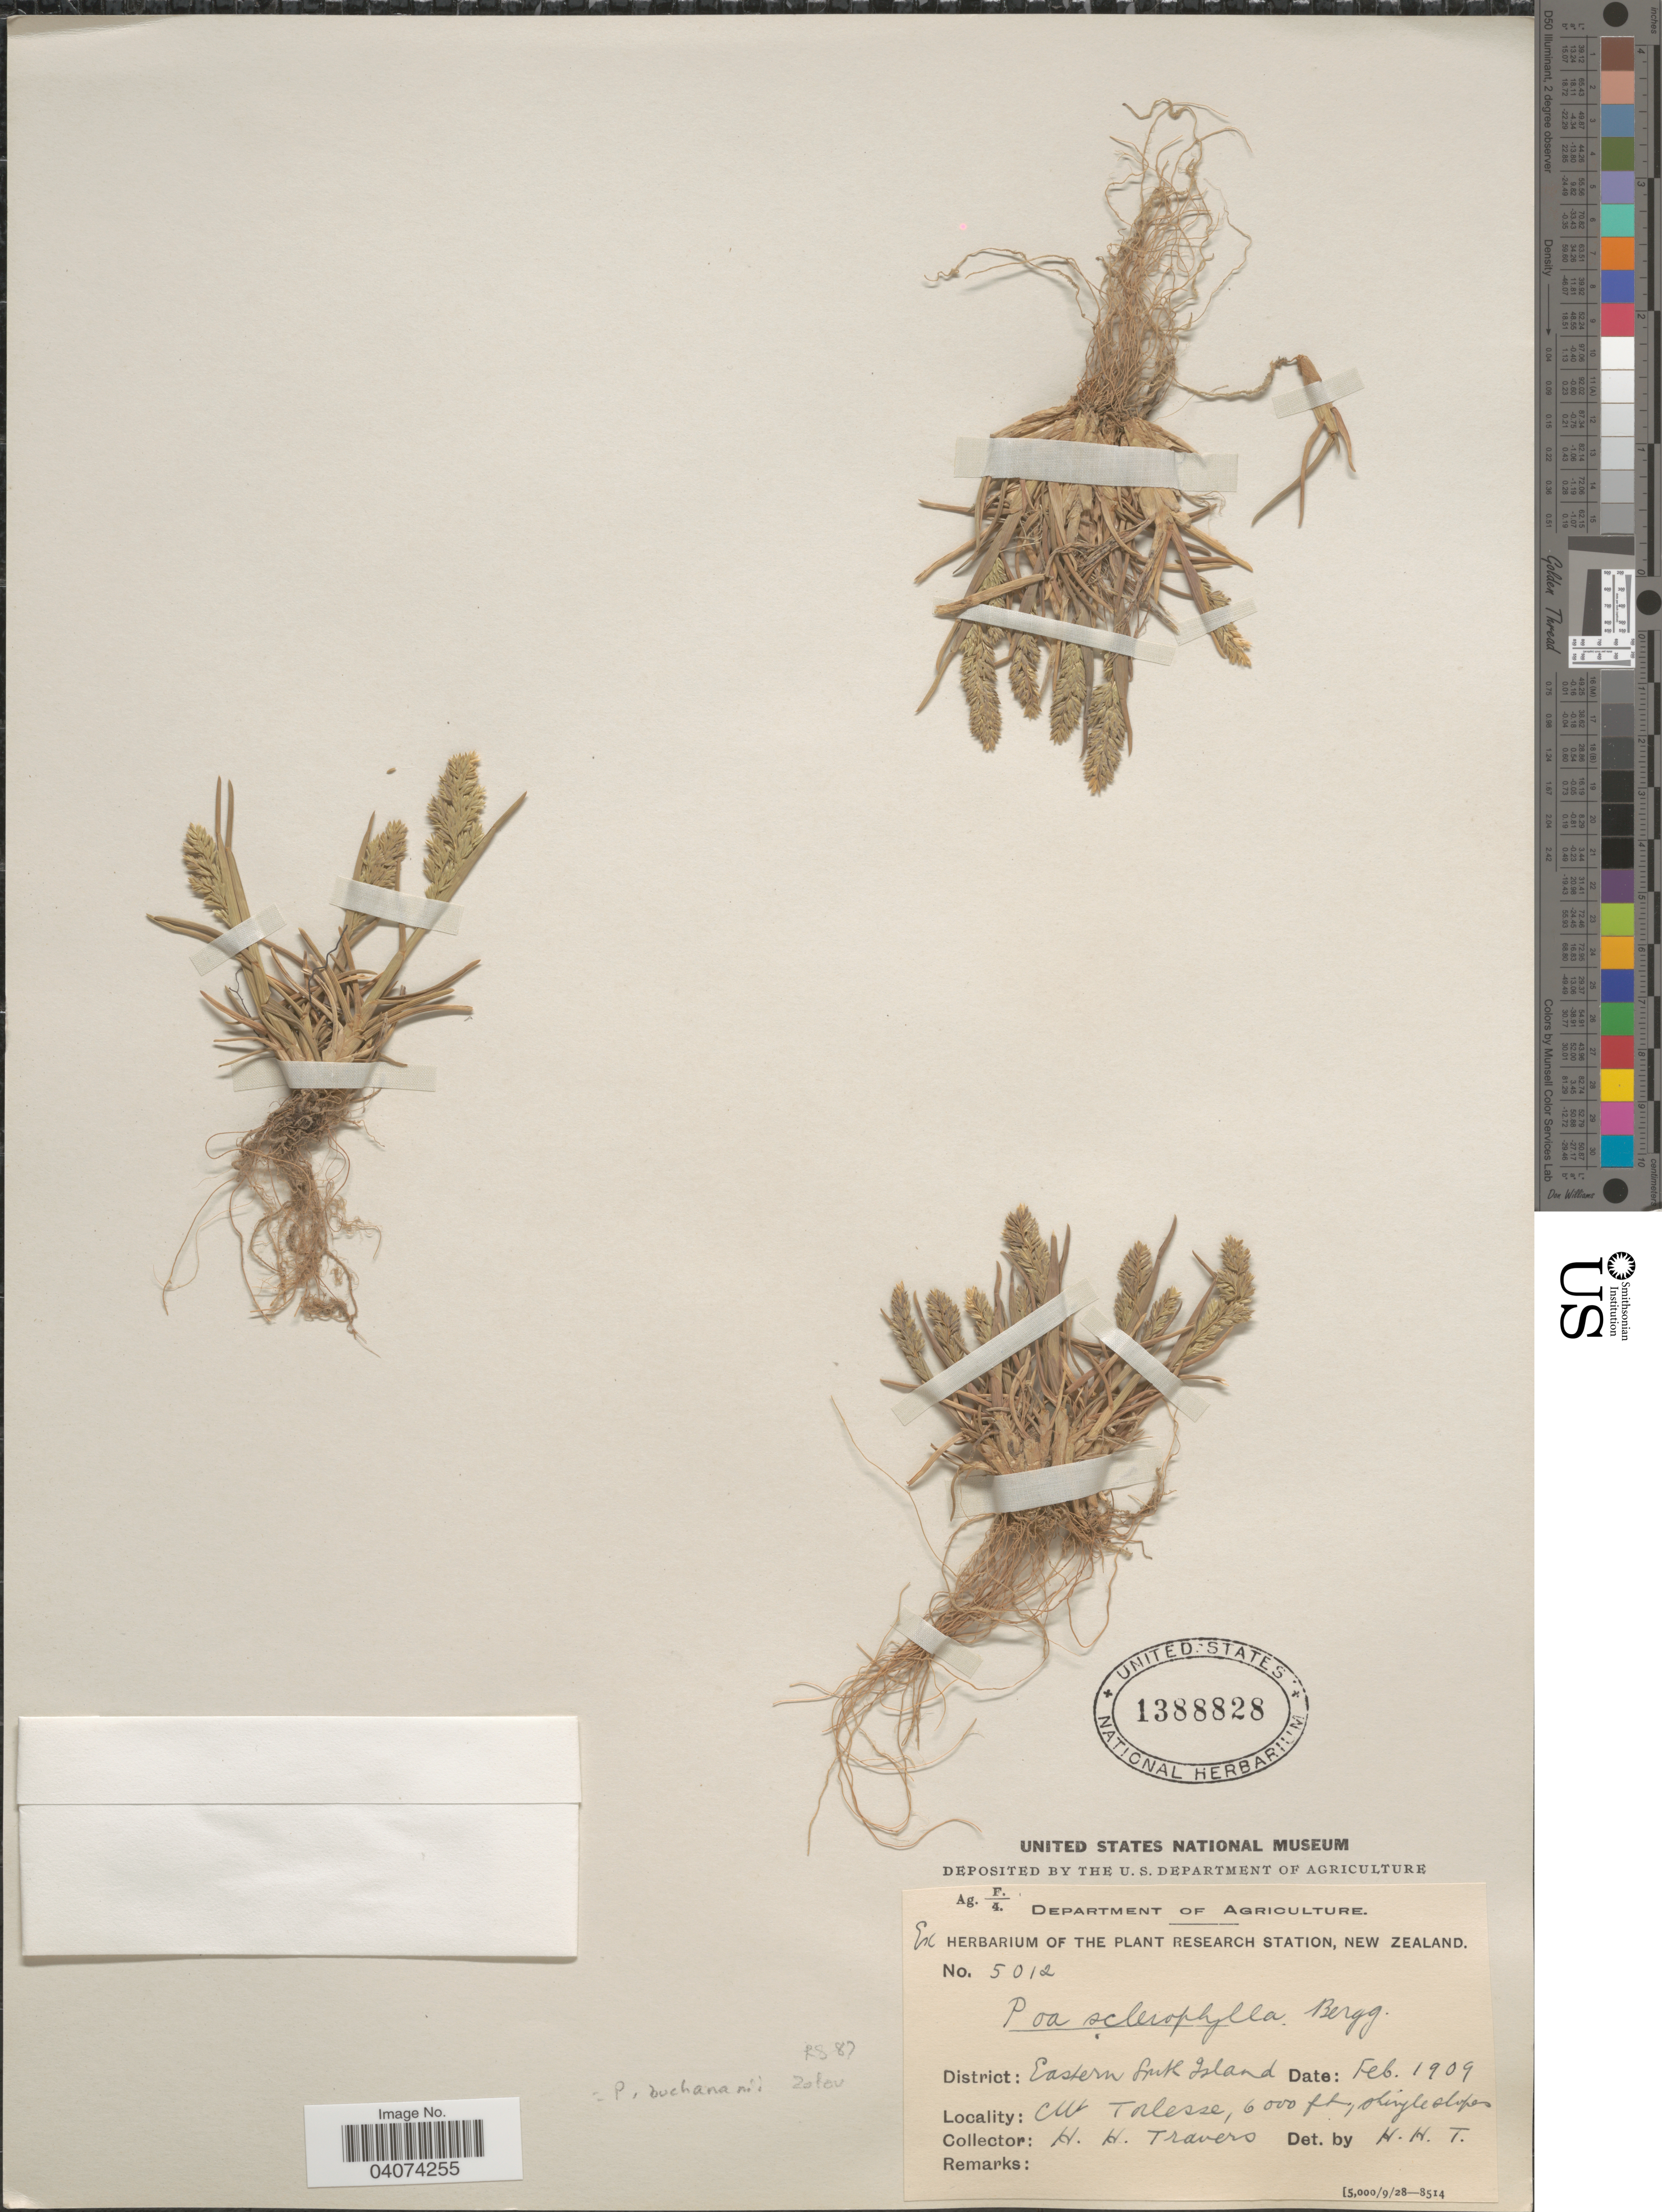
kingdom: Plantae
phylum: Tracheophyta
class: Liliopsida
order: Poales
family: Poaceae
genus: Poa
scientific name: Poa buchananii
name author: Zotov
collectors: H. Travers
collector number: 5012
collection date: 1909-02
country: New Zealand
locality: District: Eastern South Island. Mt Torlesse.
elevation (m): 1829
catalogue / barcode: US 1388828